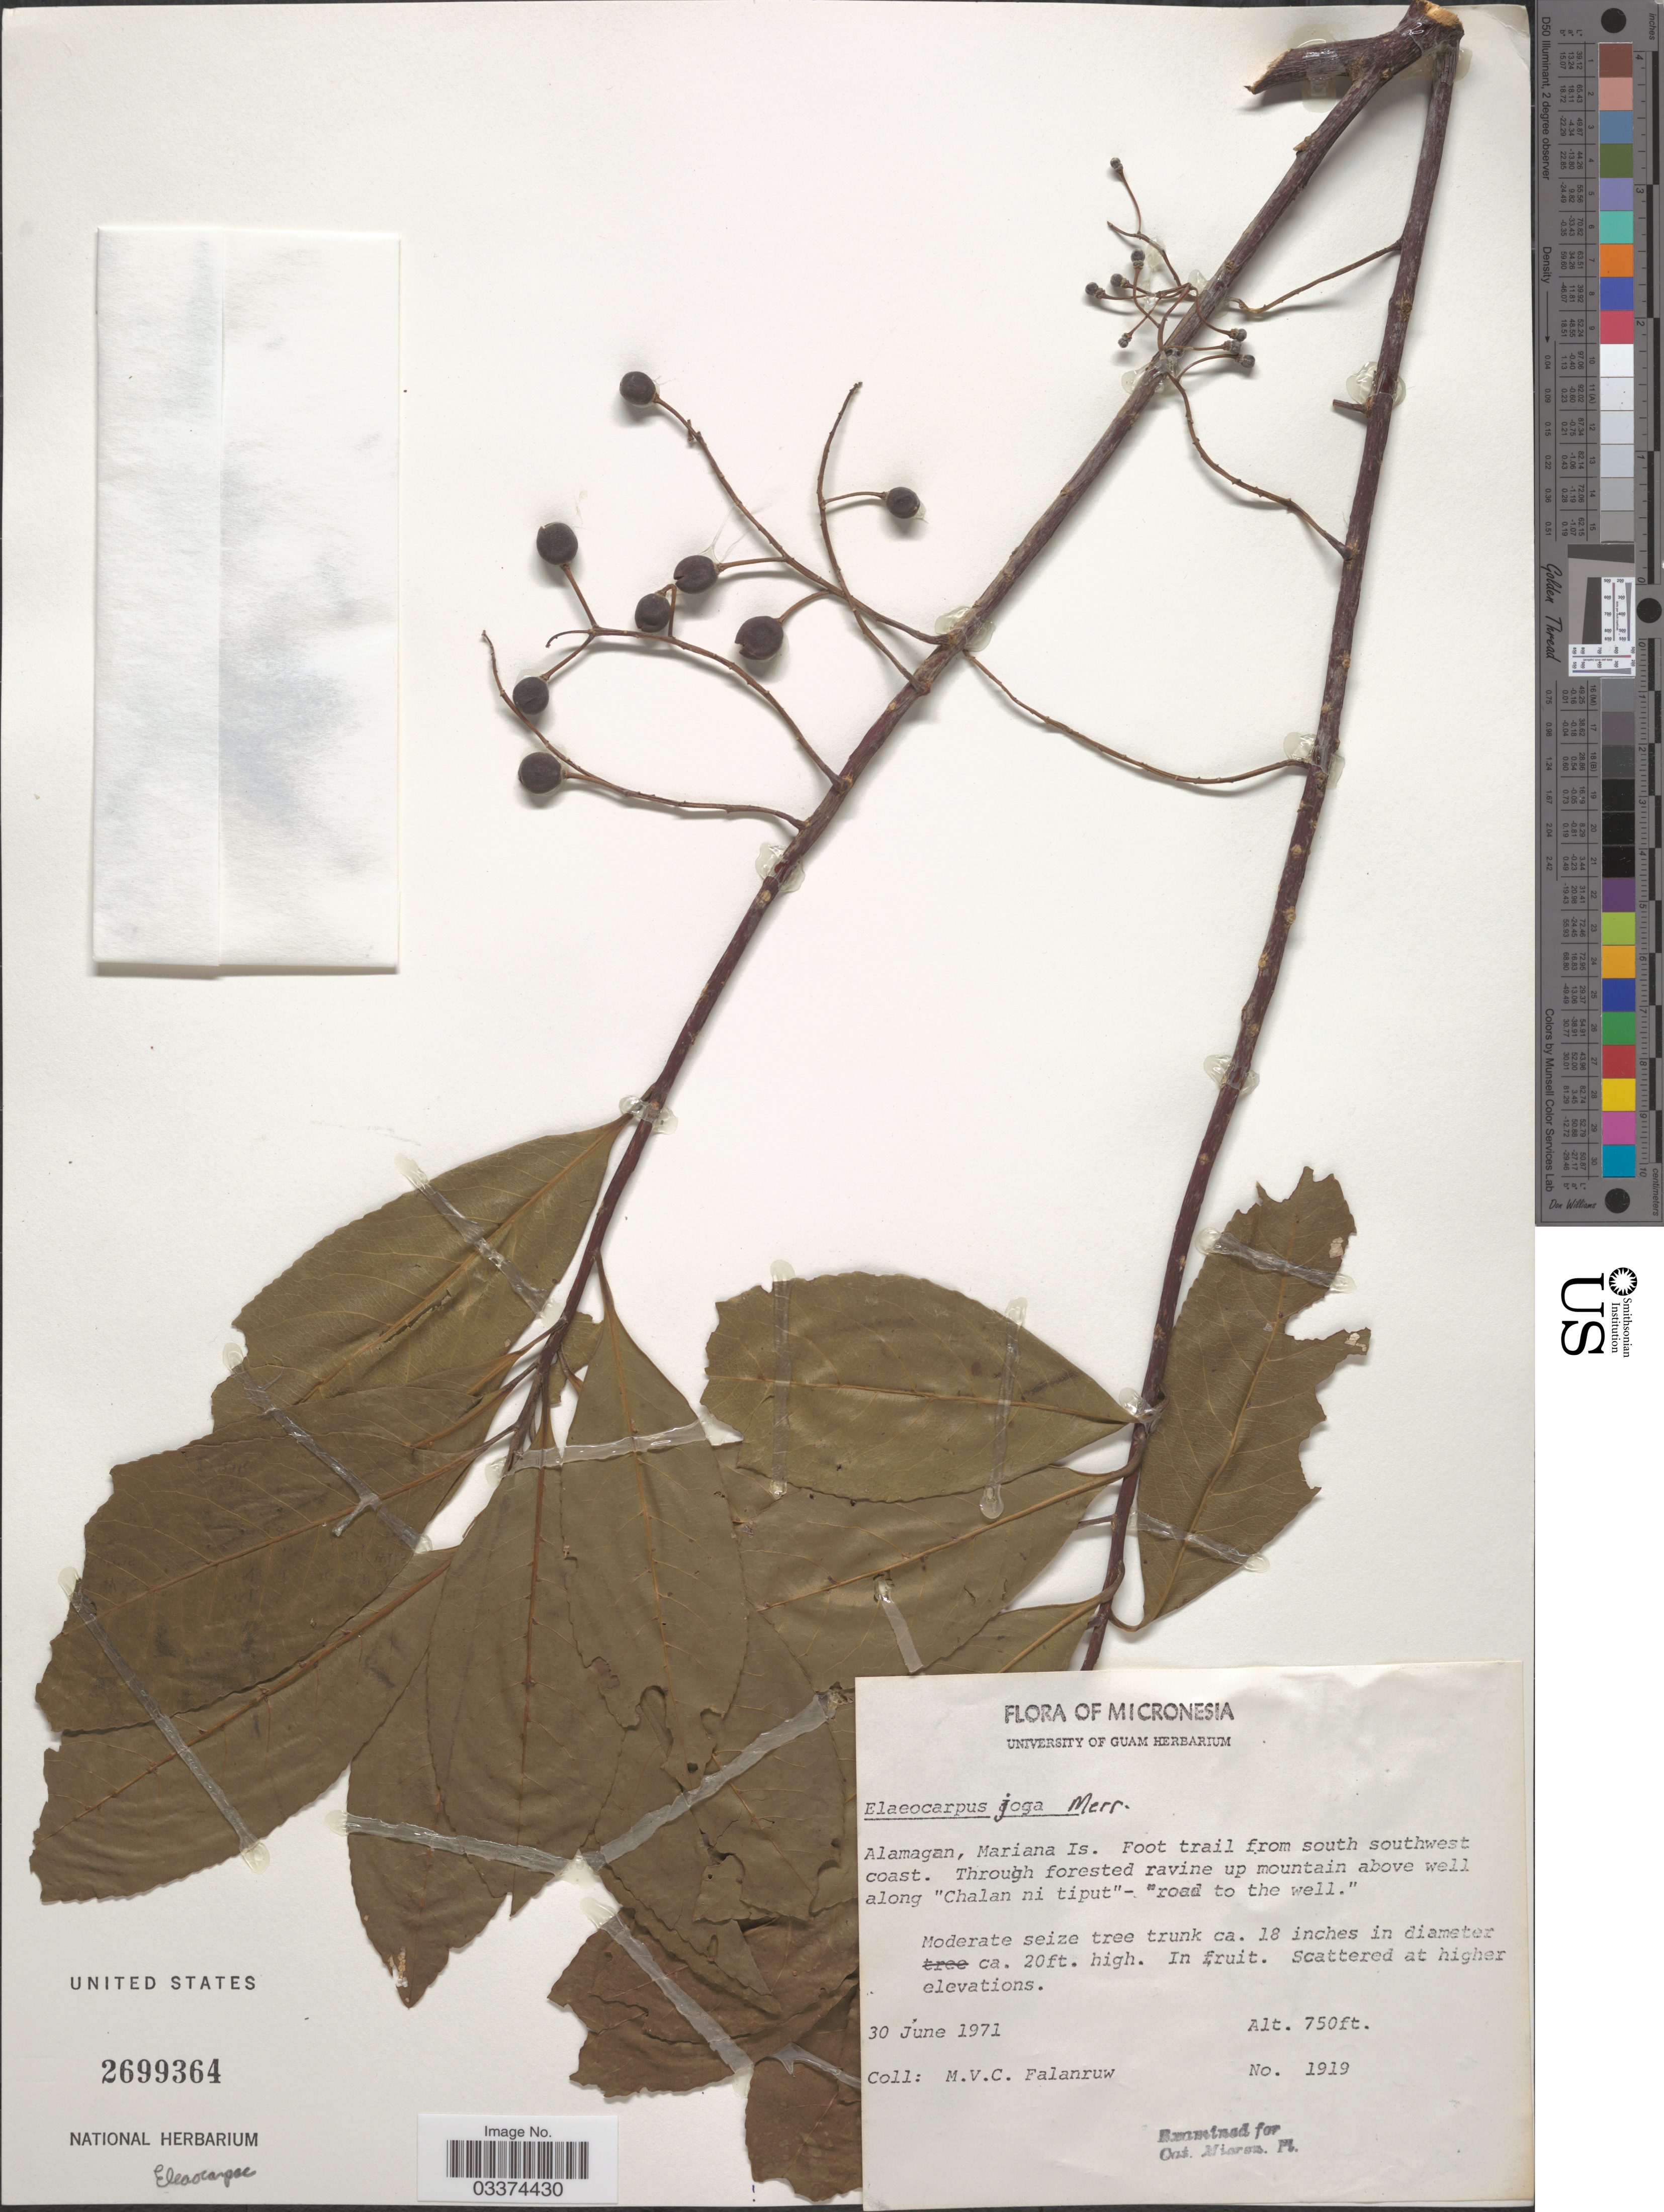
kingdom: Plantae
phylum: Tracheophyta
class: Magnoliopsida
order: Oxalidales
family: Elaeocarpaceae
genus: Elaeocarpus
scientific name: Elaeocarpus joga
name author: Merr.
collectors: M. V. Falanruw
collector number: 1919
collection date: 1971-06-30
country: Northern Mariana Islands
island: Alamagan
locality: Alamagan, Mariana Is. Foot trail from south southwest coast.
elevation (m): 229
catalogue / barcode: US 2699364